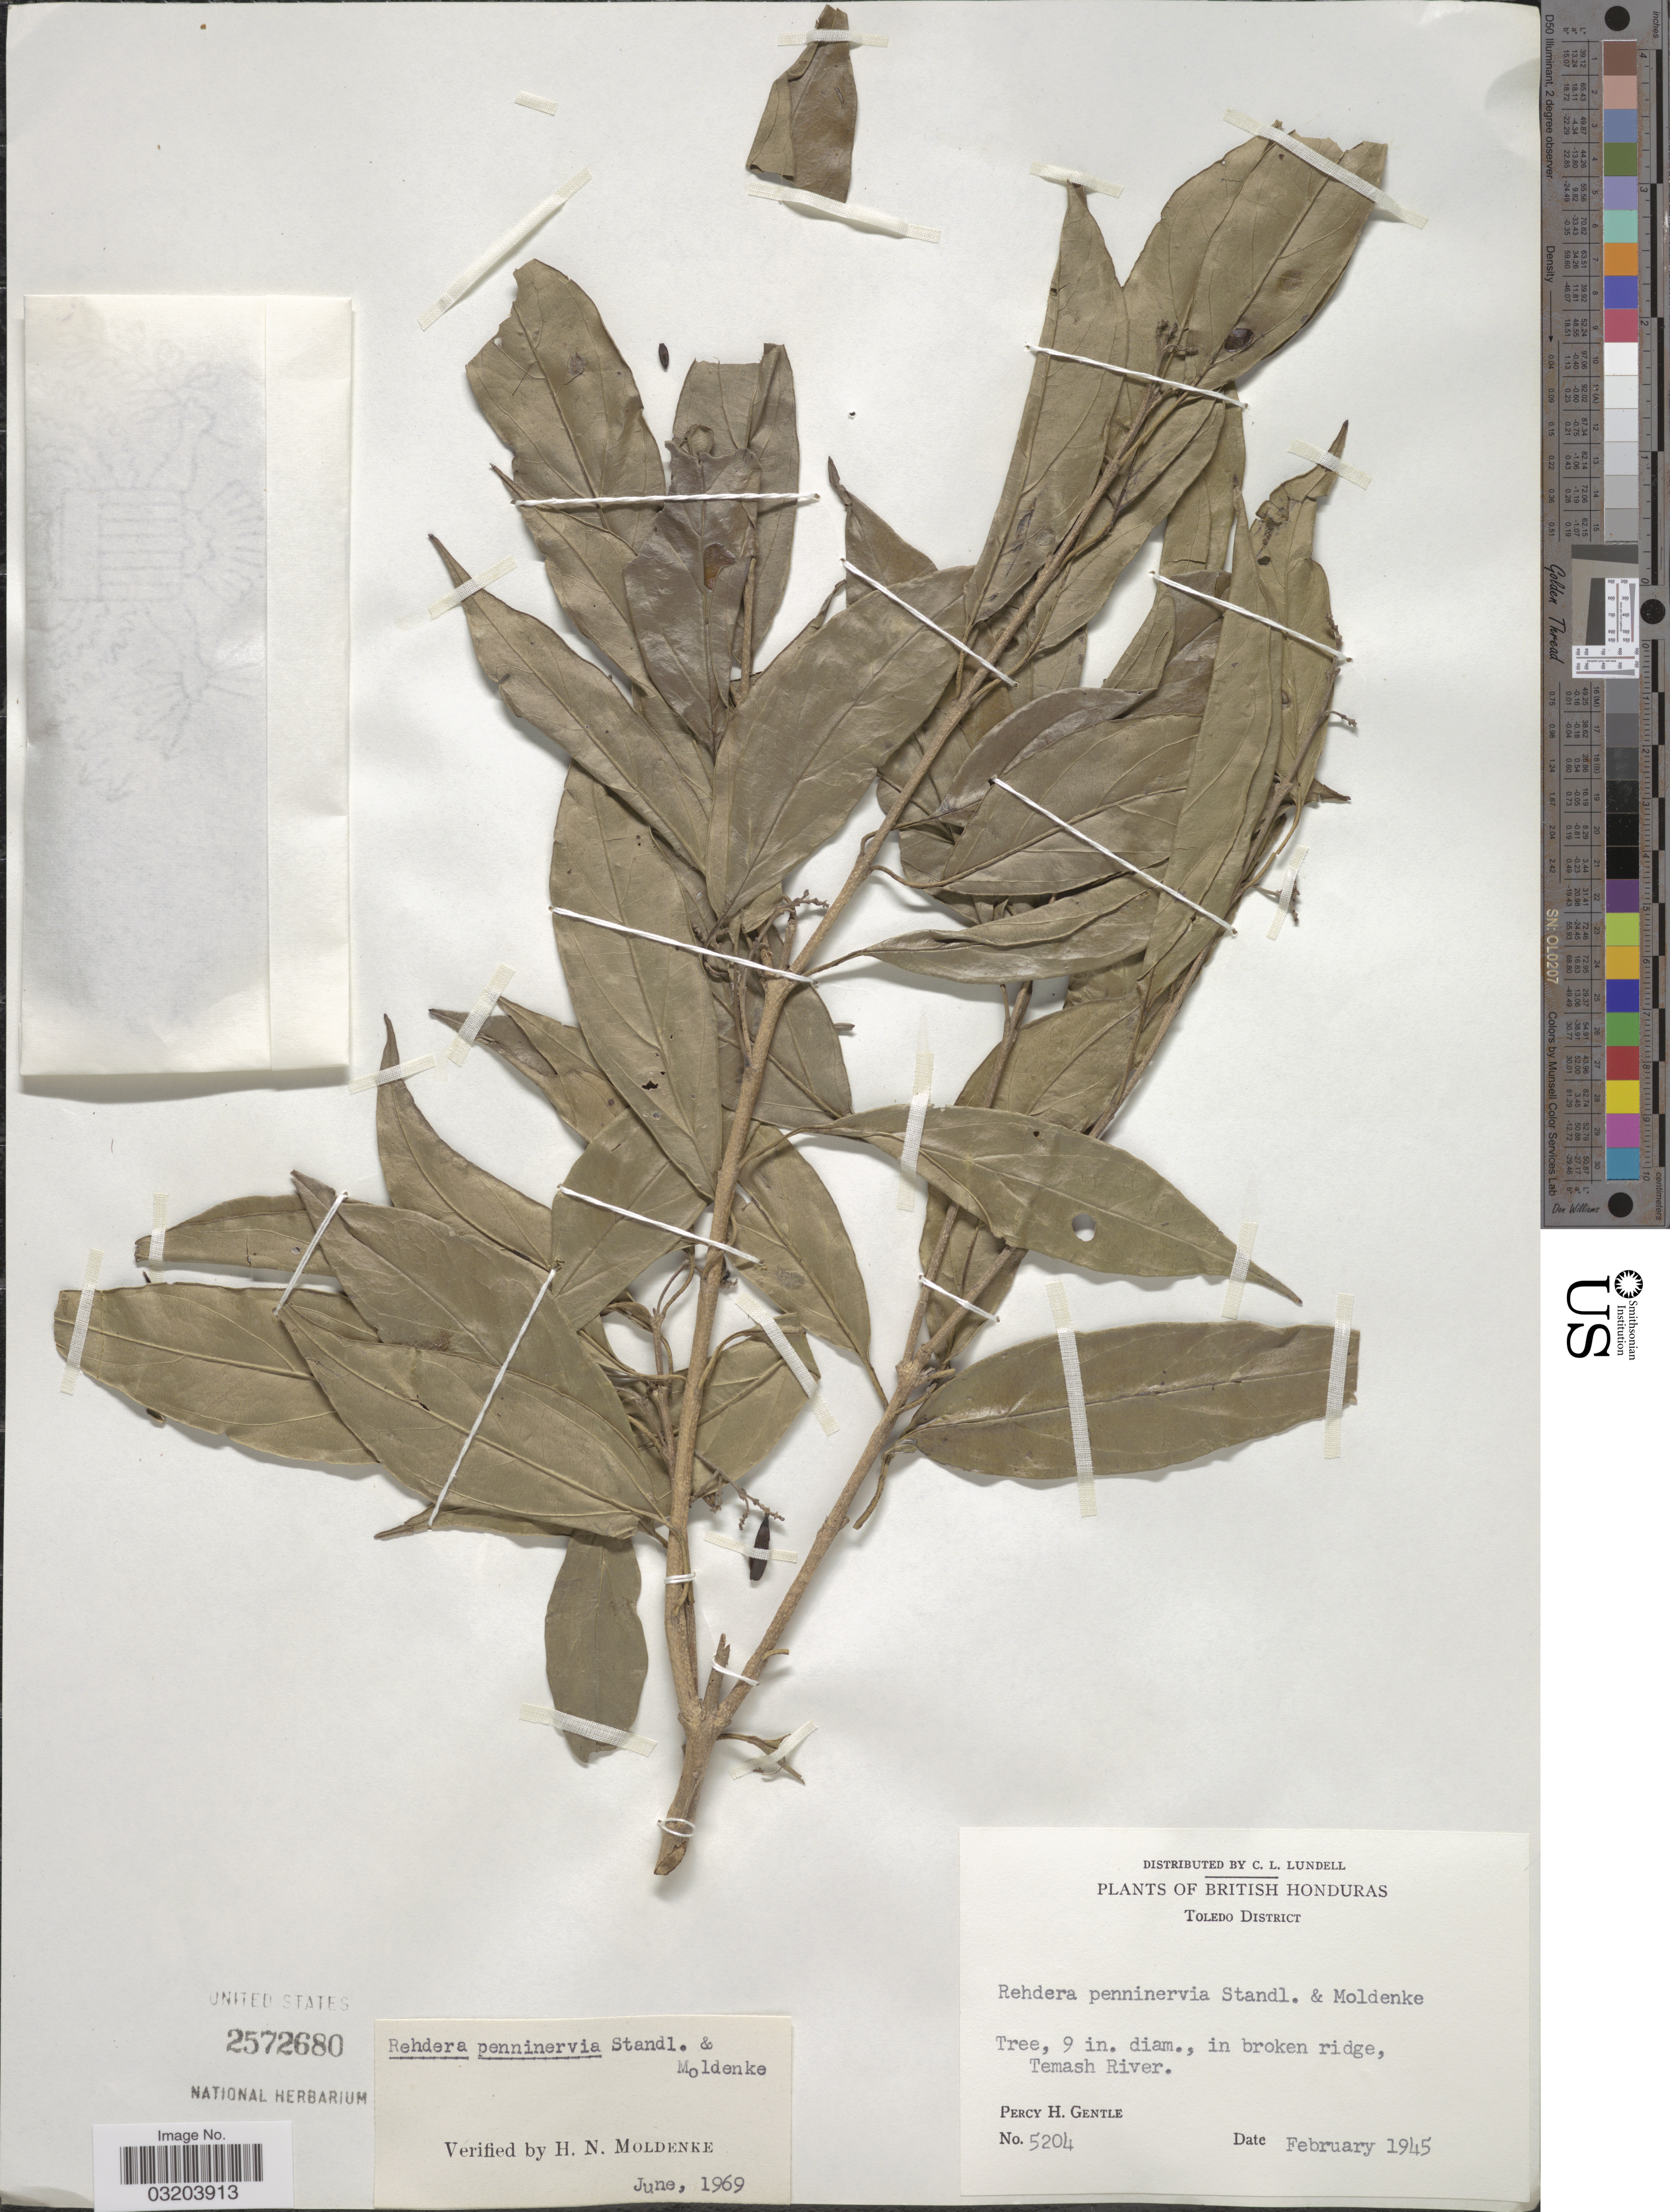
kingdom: Plantae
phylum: Tracheophyta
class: Magnoliopsida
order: Lamiales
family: Verbenaceae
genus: Rehdera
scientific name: Rehdera penninervia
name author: Standl. & Moldenke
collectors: P. H. Gentle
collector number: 5204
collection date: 1945-02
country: Belize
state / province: Toledo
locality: British Honduras. Toledo District. In broken ridge, Temash River.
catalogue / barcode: US 2572680